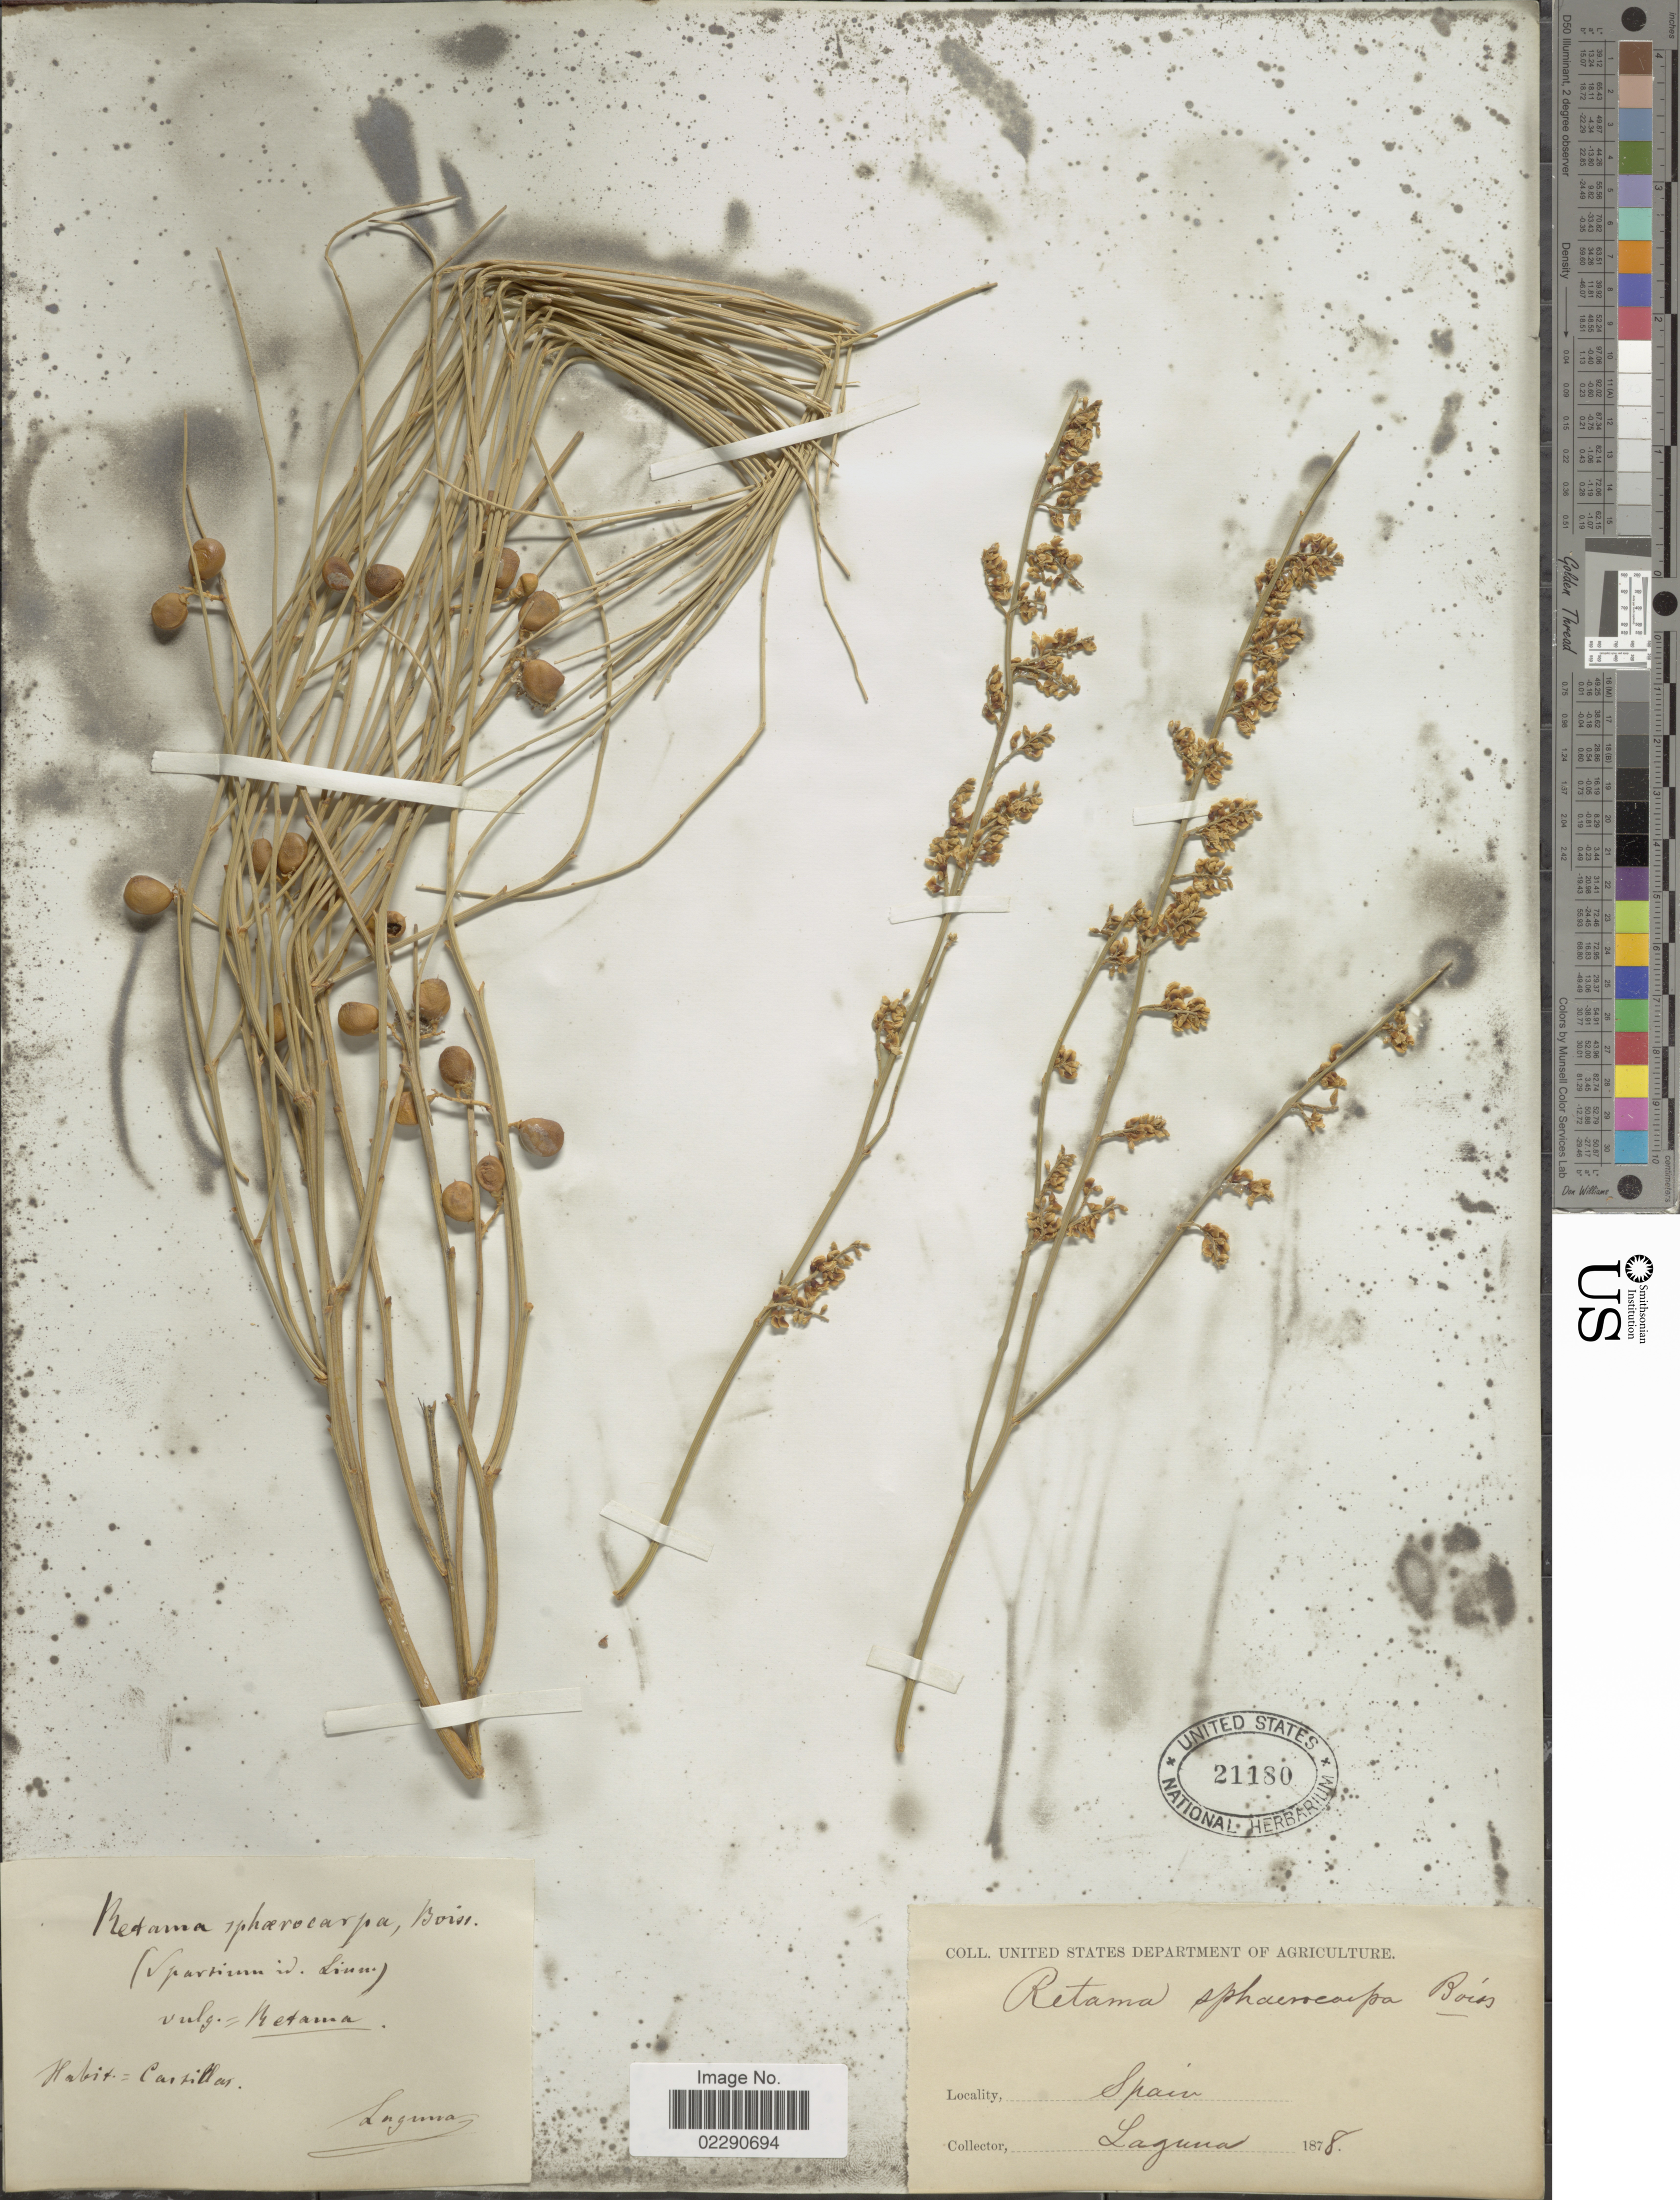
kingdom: Plantae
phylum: Tracheophyta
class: Magnoliopsida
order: Fabales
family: Fabaceae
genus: Retama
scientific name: Retama sphaerocarpa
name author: (L.) Boiss.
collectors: -. Laguna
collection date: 1878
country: Spain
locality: Castillas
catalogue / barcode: US 21180